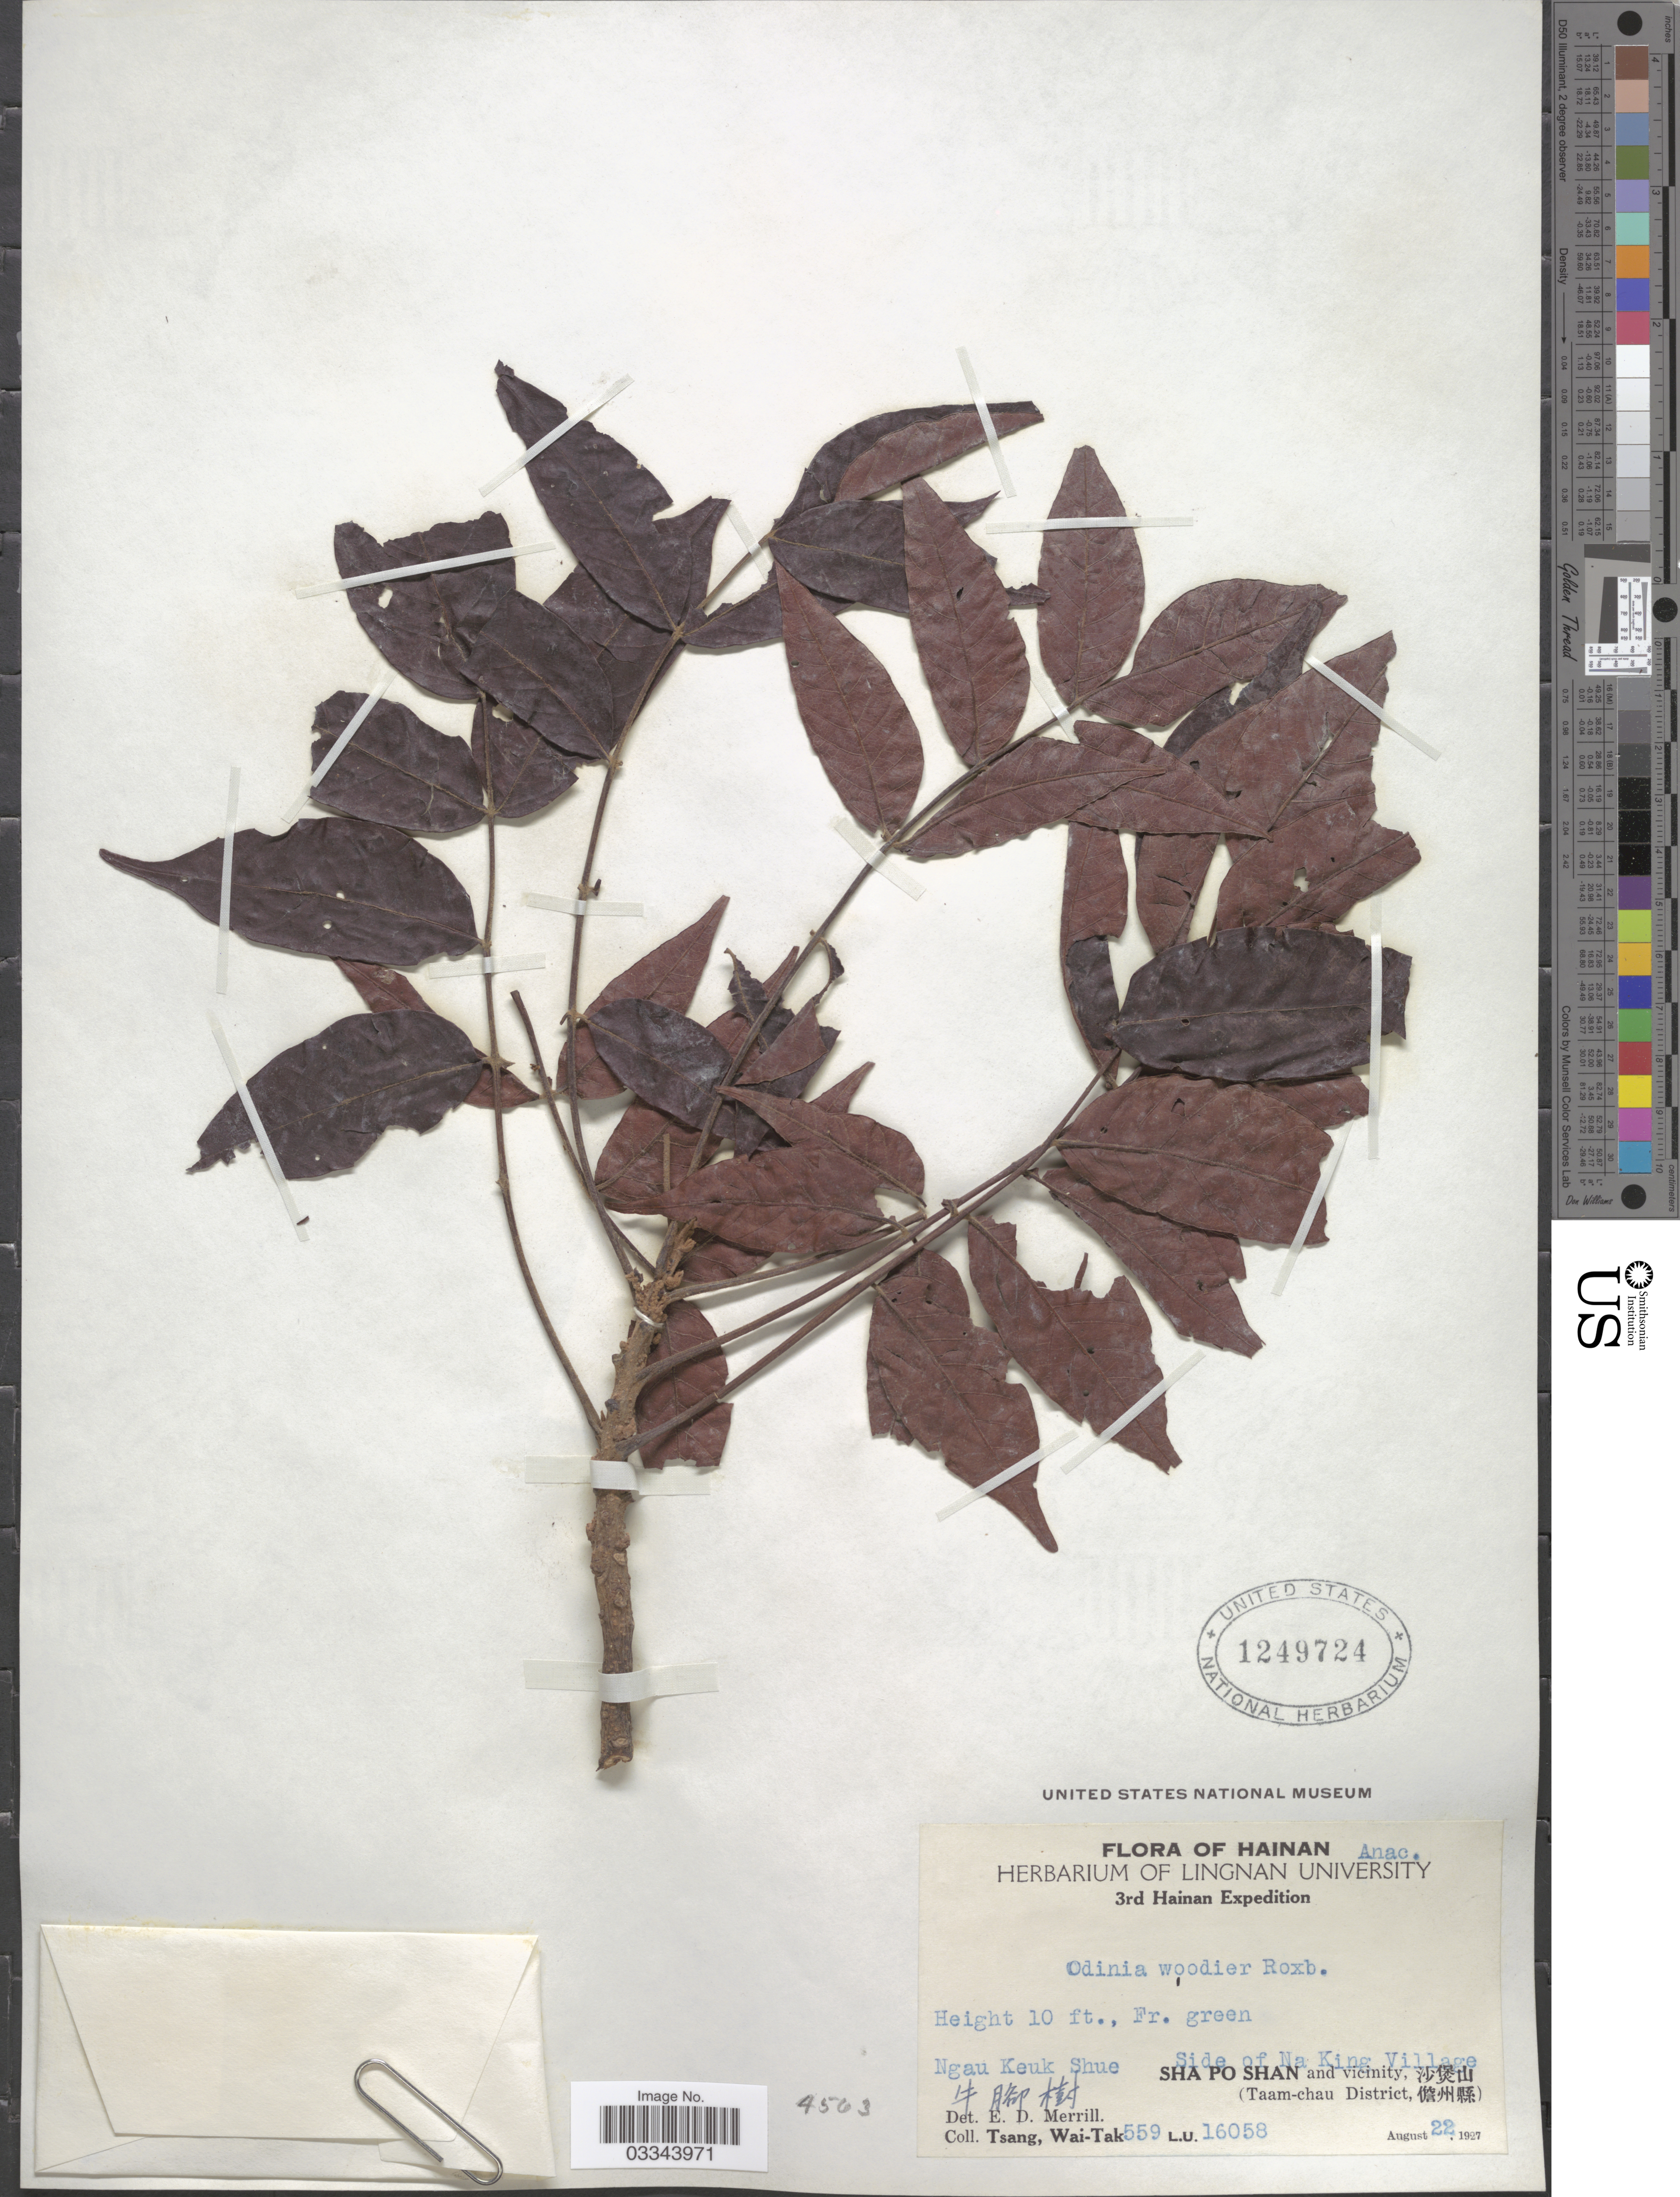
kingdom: Plantae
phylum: Tracheophyta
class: Magnoliopsida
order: Sapindales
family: Anacardiaceae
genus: Lannea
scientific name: Lannea grandis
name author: (Dennst.) Engl.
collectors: W. T. Tsang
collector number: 559/L.U.16058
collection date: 1927-08-22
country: China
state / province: Hainan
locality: Side of Na King Village, Sha Po Shan and vicinity, (Taam-chau District.)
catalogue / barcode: US 1249724